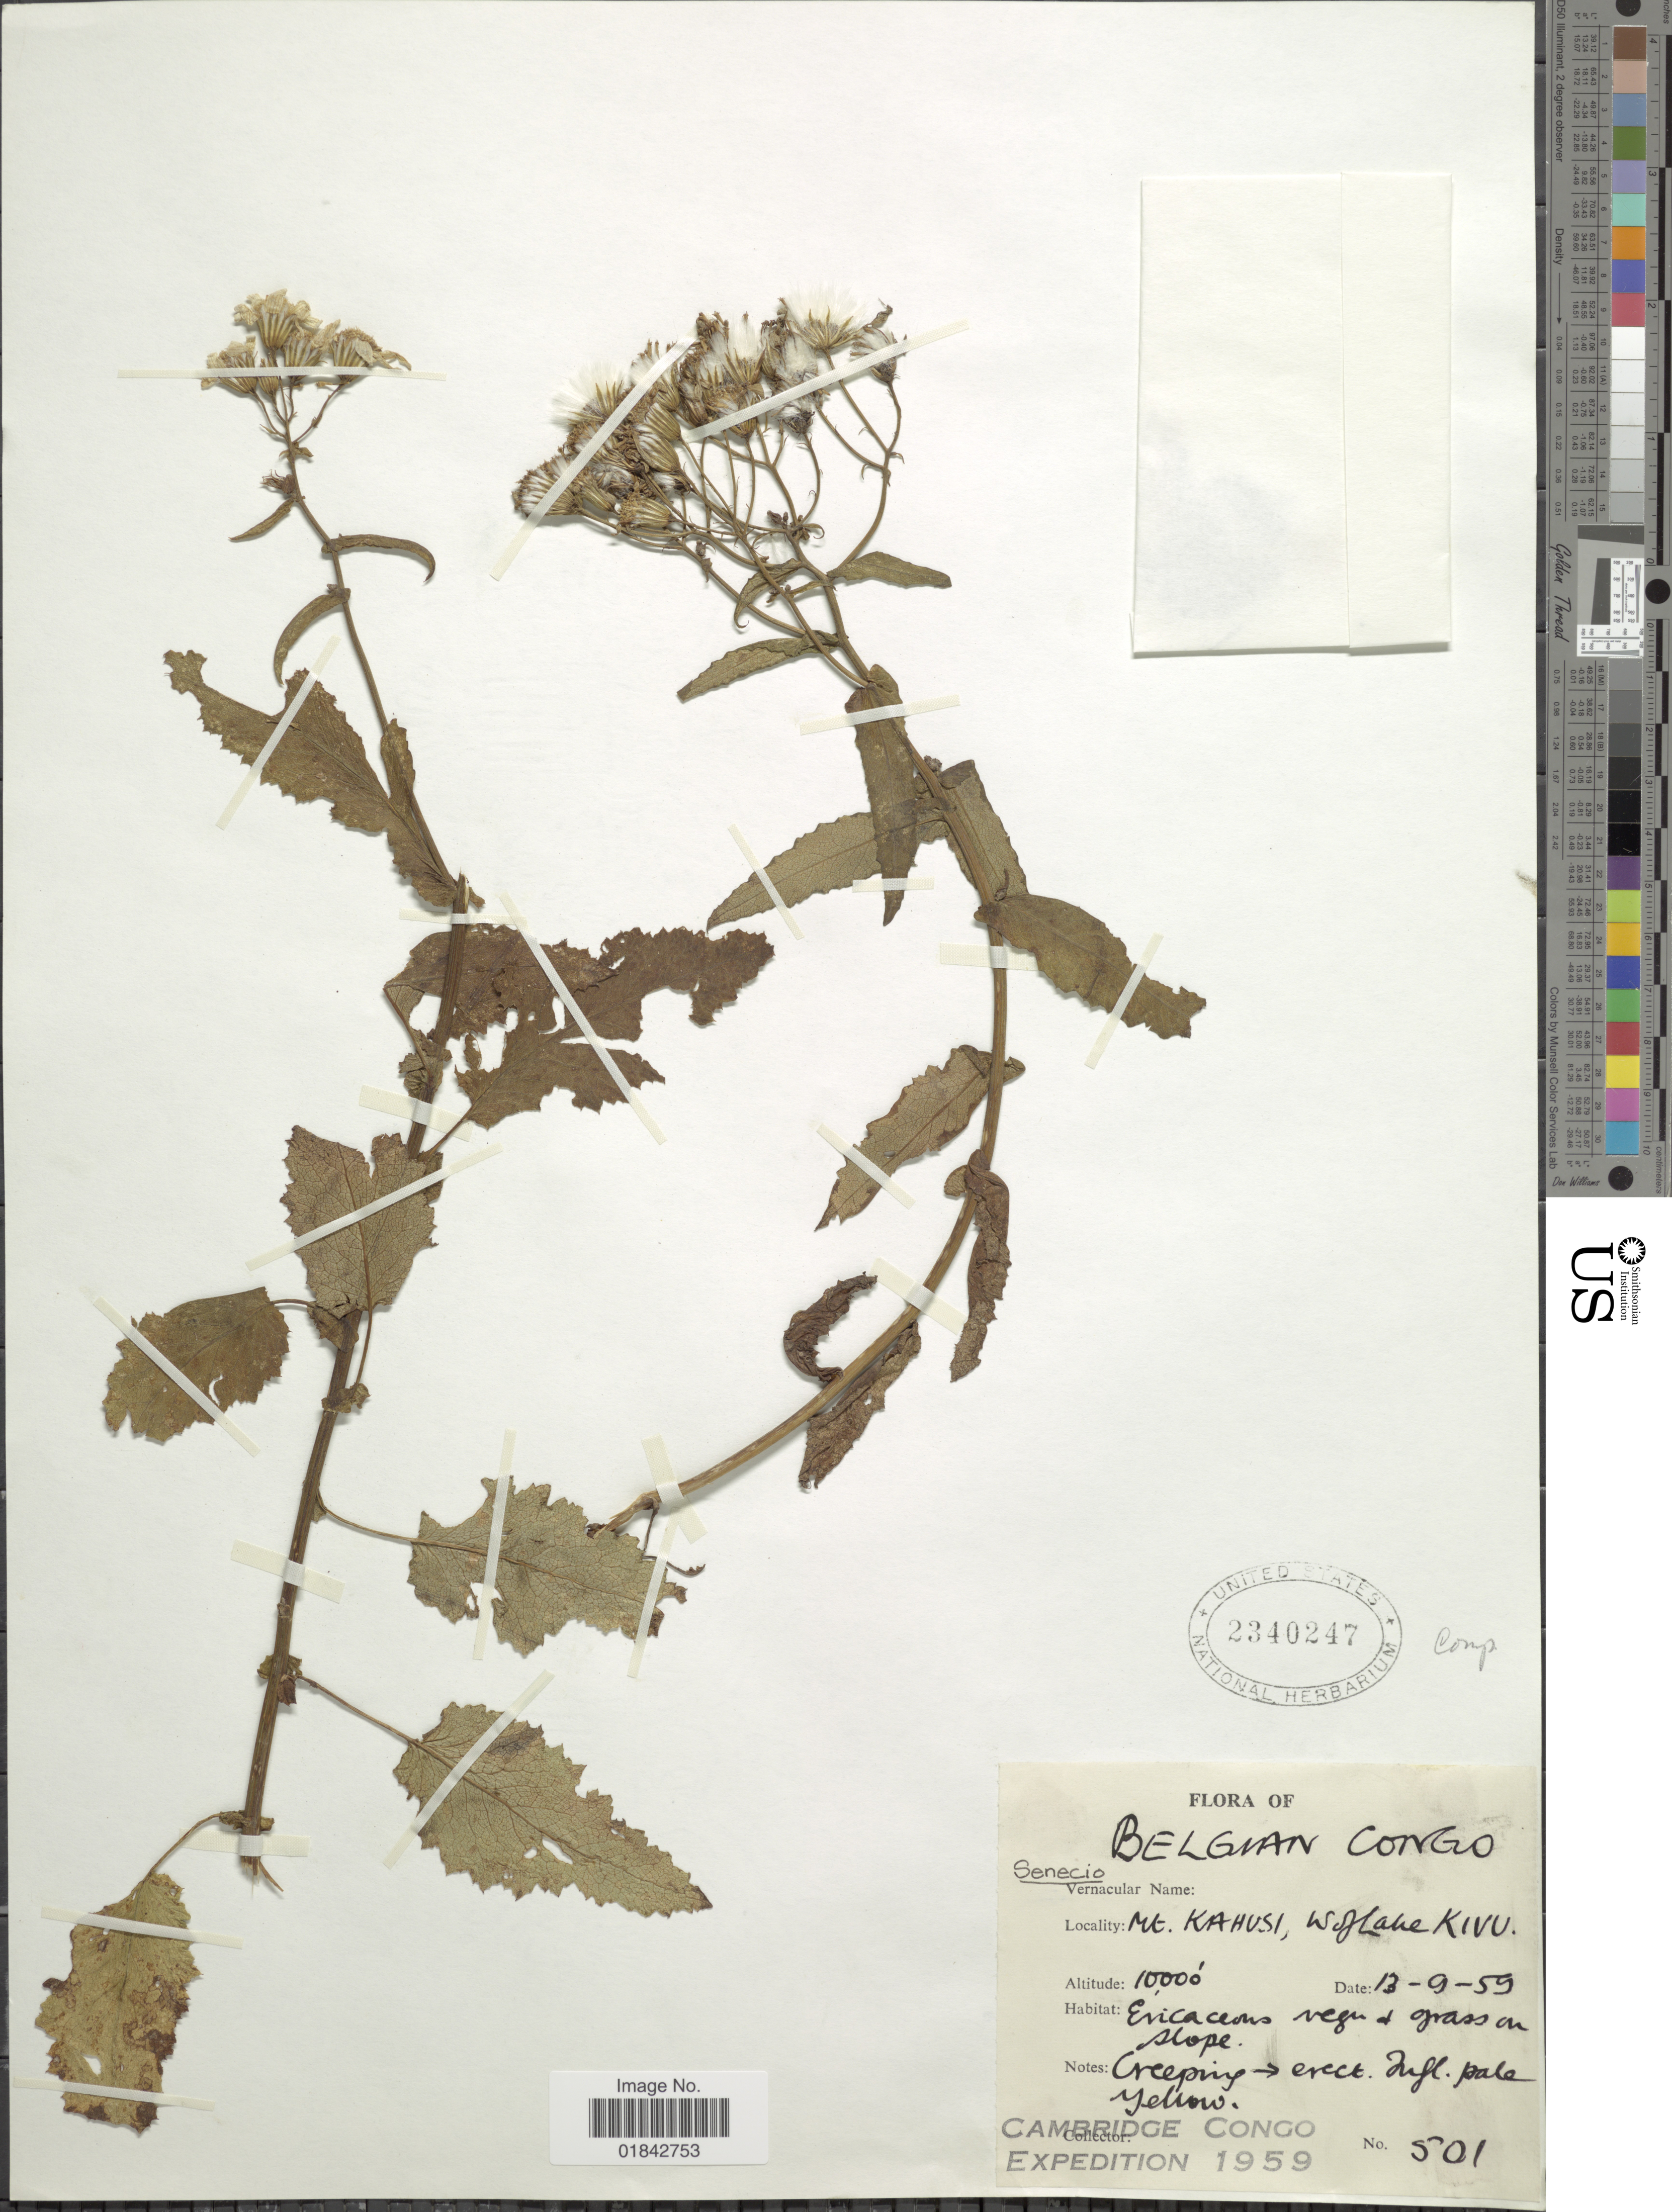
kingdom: Plantae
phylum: Tracheophyta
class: Magnoliopsida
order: Asterales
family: Asteraceae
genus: Senecio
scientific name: Senecio sp.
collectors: Cambridge Congo Expedition 1959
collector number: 501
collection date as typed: Transcribed d/m/y: 13/9/59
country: Congo, Democratic Republic of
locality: Mt. Kahusim W of Lake Kivu, Belgian Congo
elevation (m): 3048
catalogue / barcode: US 2340247